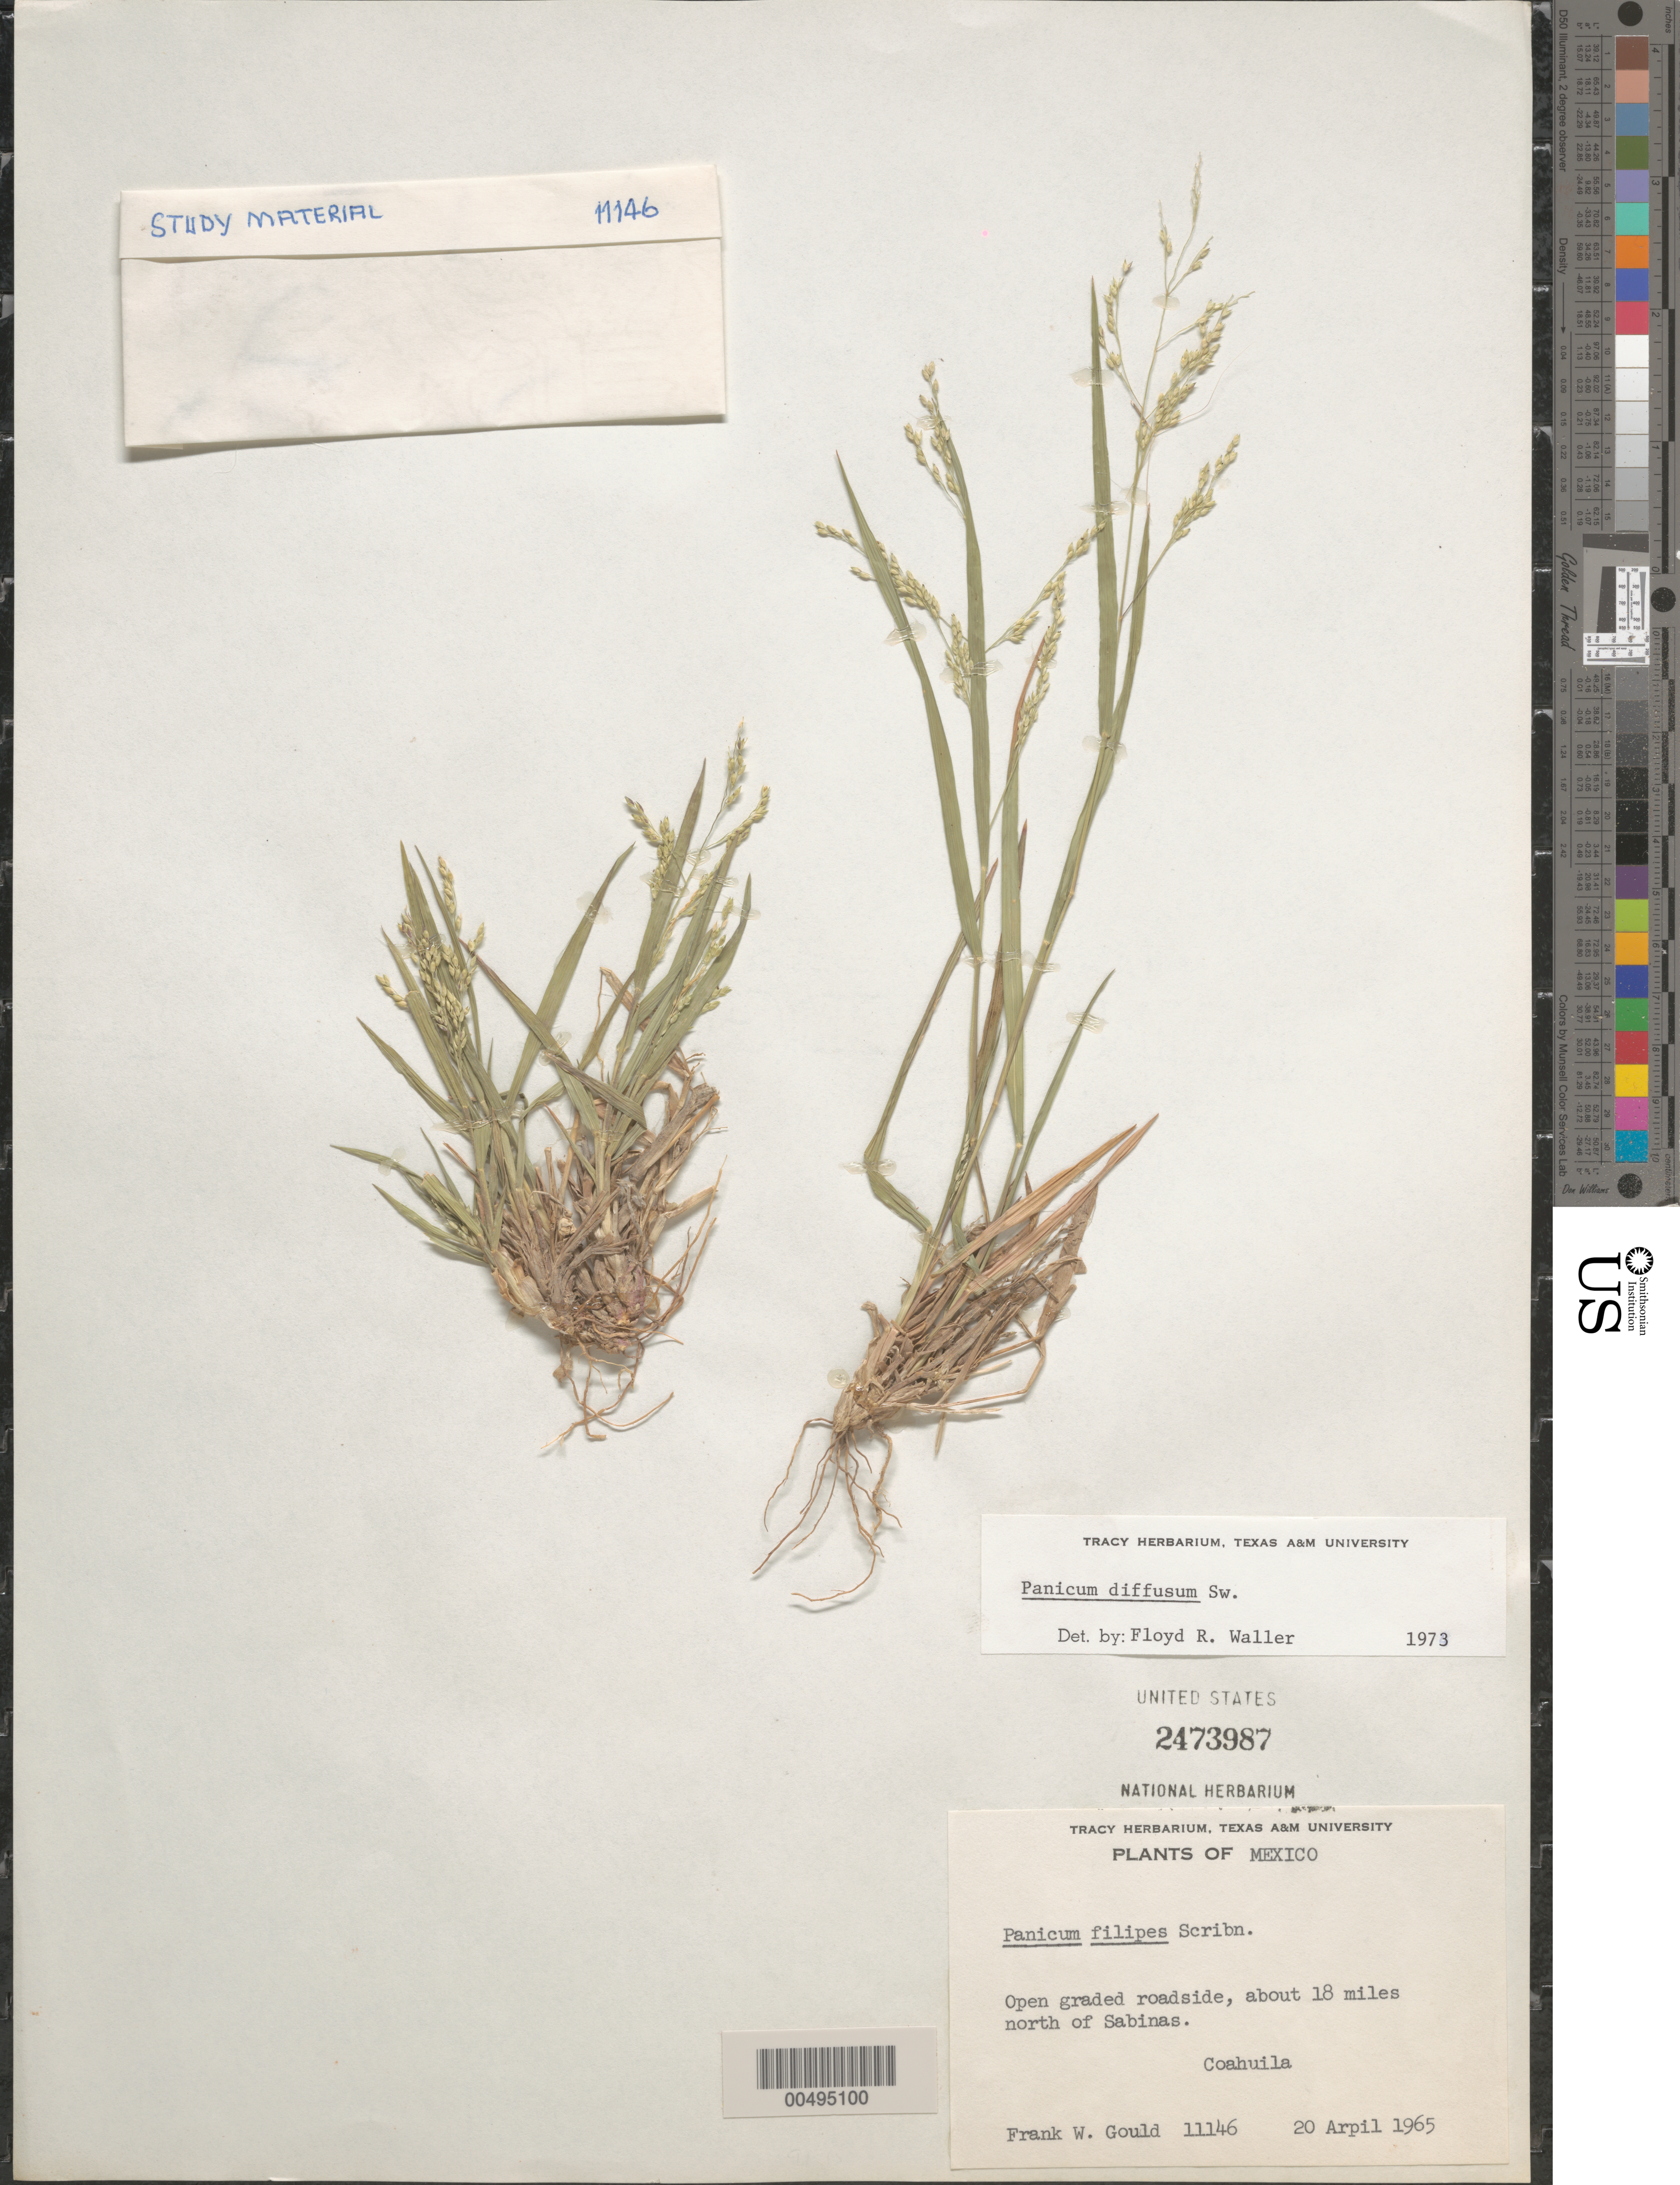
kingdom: Plantae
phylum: Tracheophyta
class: Liliopsida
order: Poales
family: Poaceae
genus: Panicum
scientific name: Panicum diffusum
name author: Sw.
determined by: Waller, F. R.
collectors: F. W. Gould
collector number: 11146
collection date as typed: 20 Apr 1965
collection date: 1965-04-20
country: Mexico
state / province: Coahuila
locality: About 18 mi N of Sabinas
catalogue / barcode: US 2473987